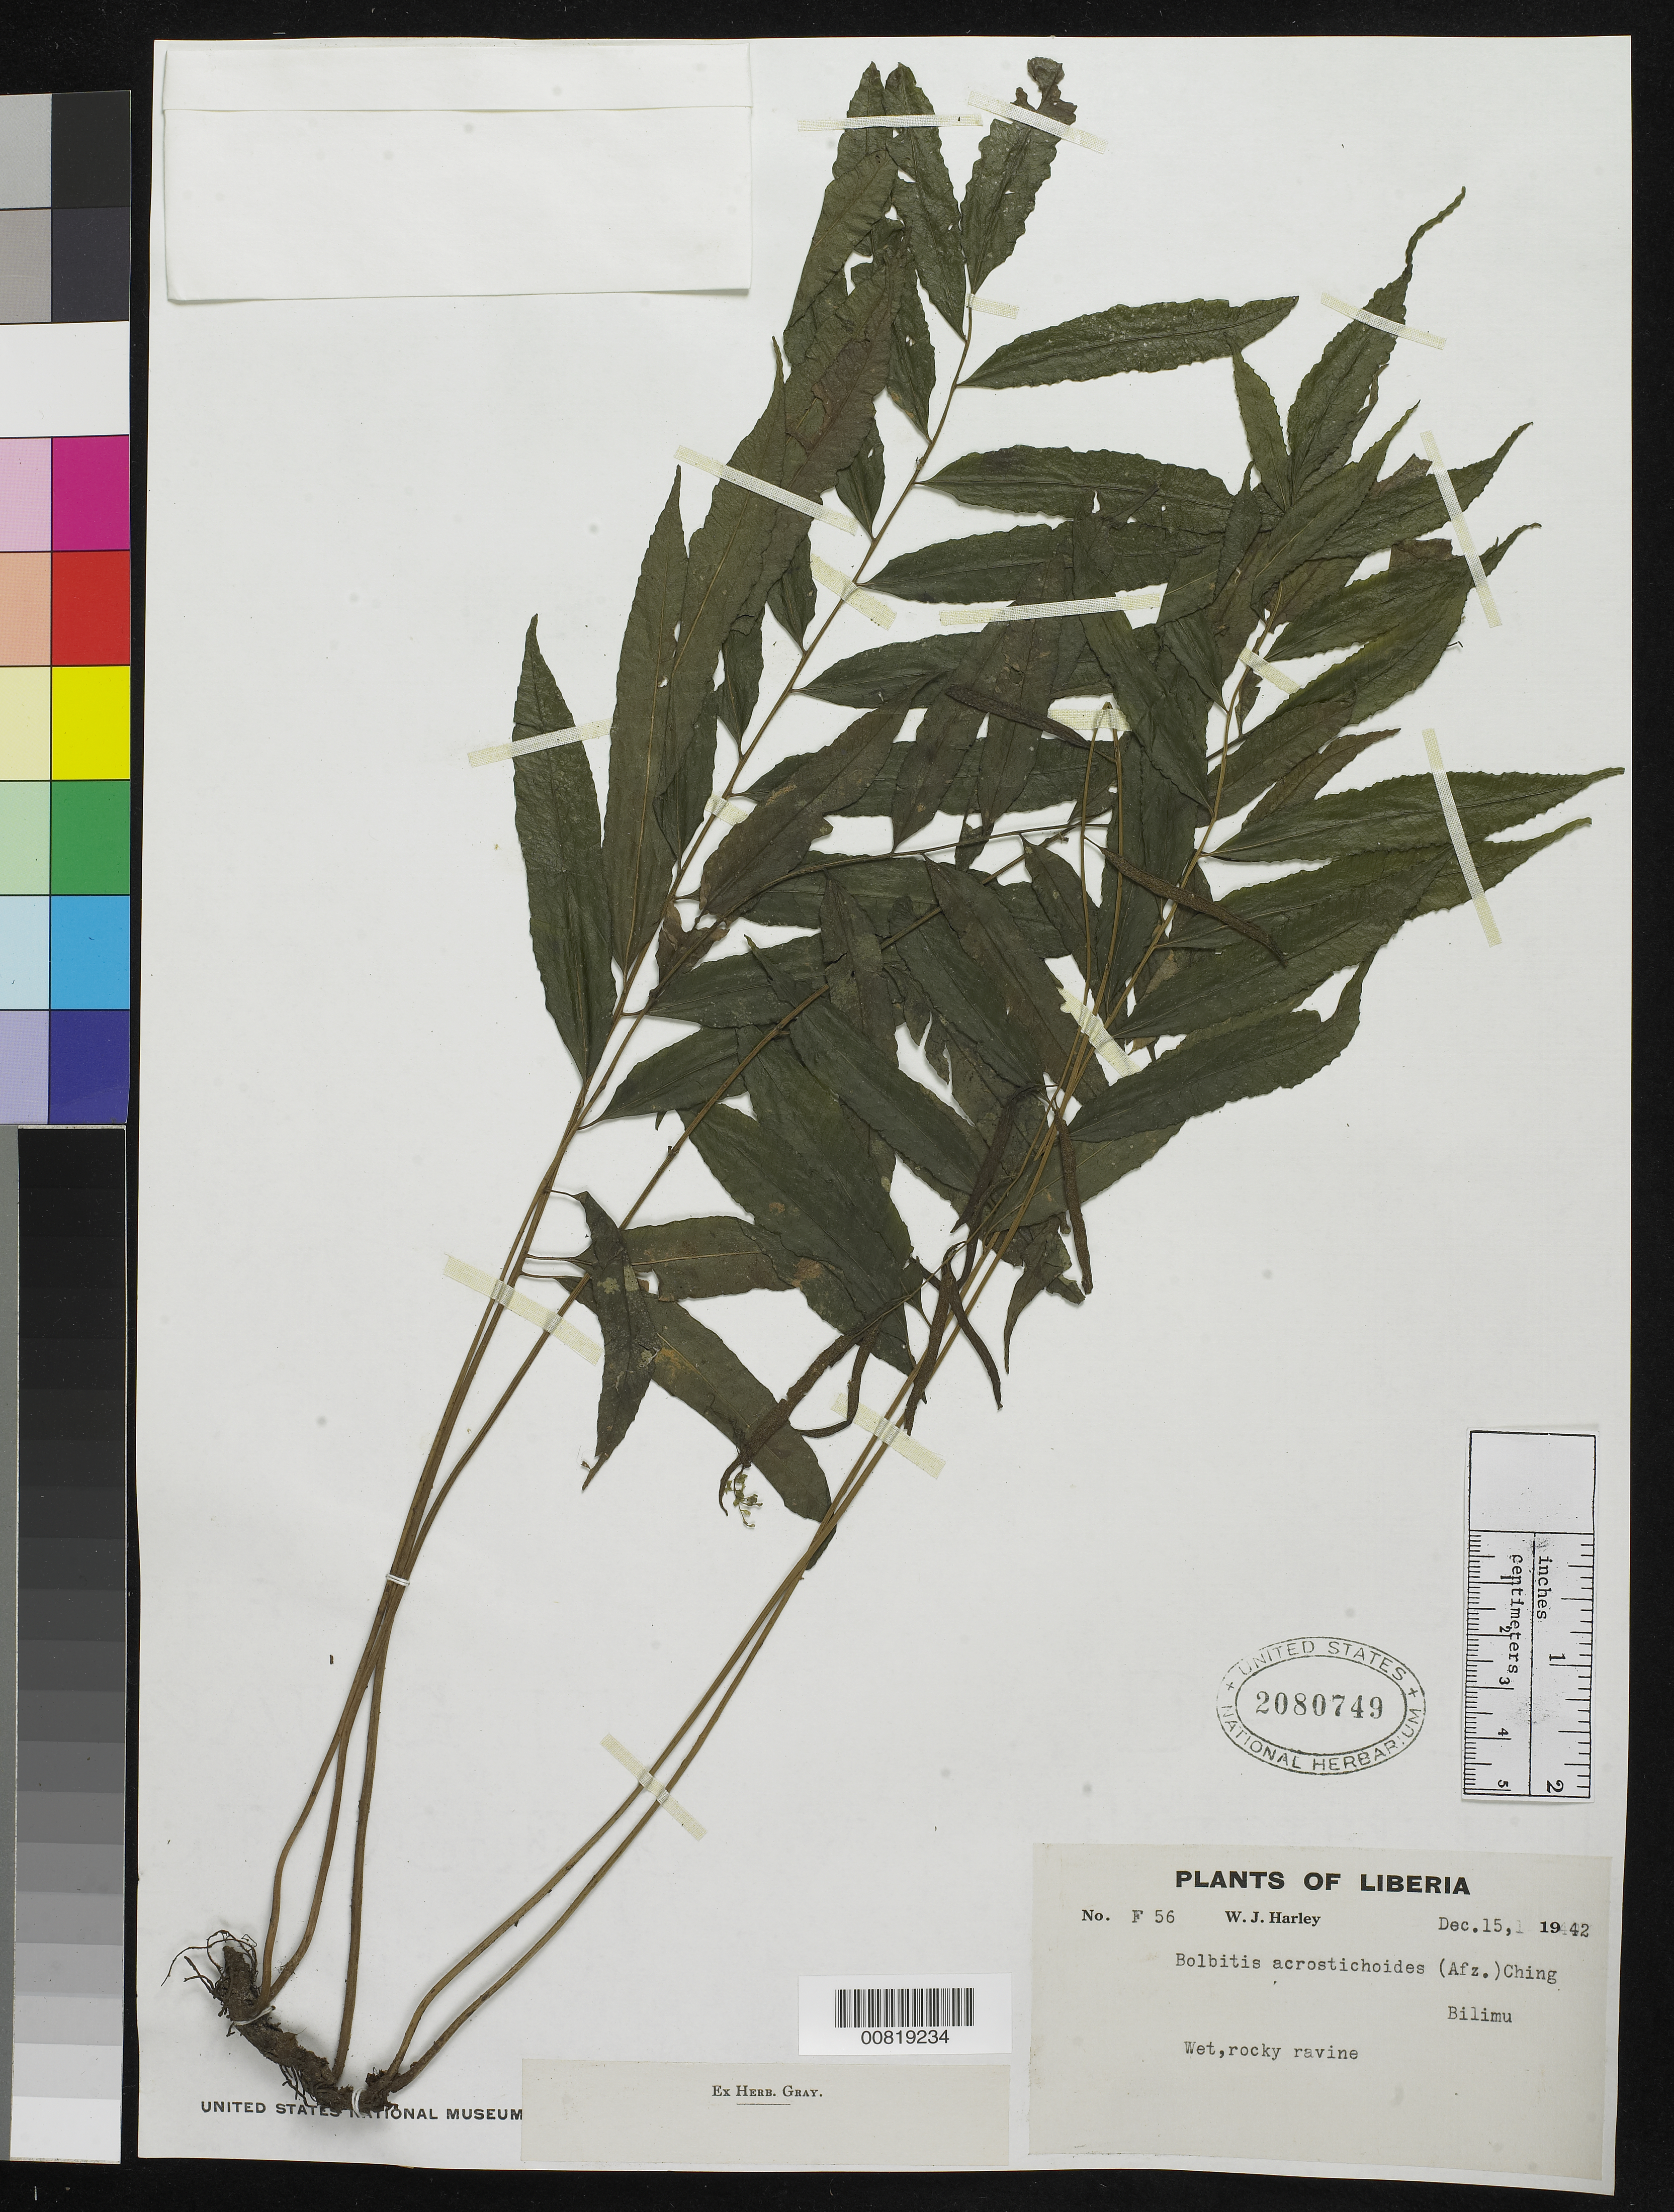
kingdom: Plantae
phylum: Tracheophyta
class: Polypodiopsida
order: Polypodiales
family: Dryopteridaceae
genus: Bolbitis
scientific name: Bolbitis acrostichoides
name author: (Hook.) Ching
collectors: W. Harley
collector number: F 56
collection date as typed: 15 Dec 1942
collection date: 1942-12-15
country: Liberia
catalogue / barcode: US 2080749